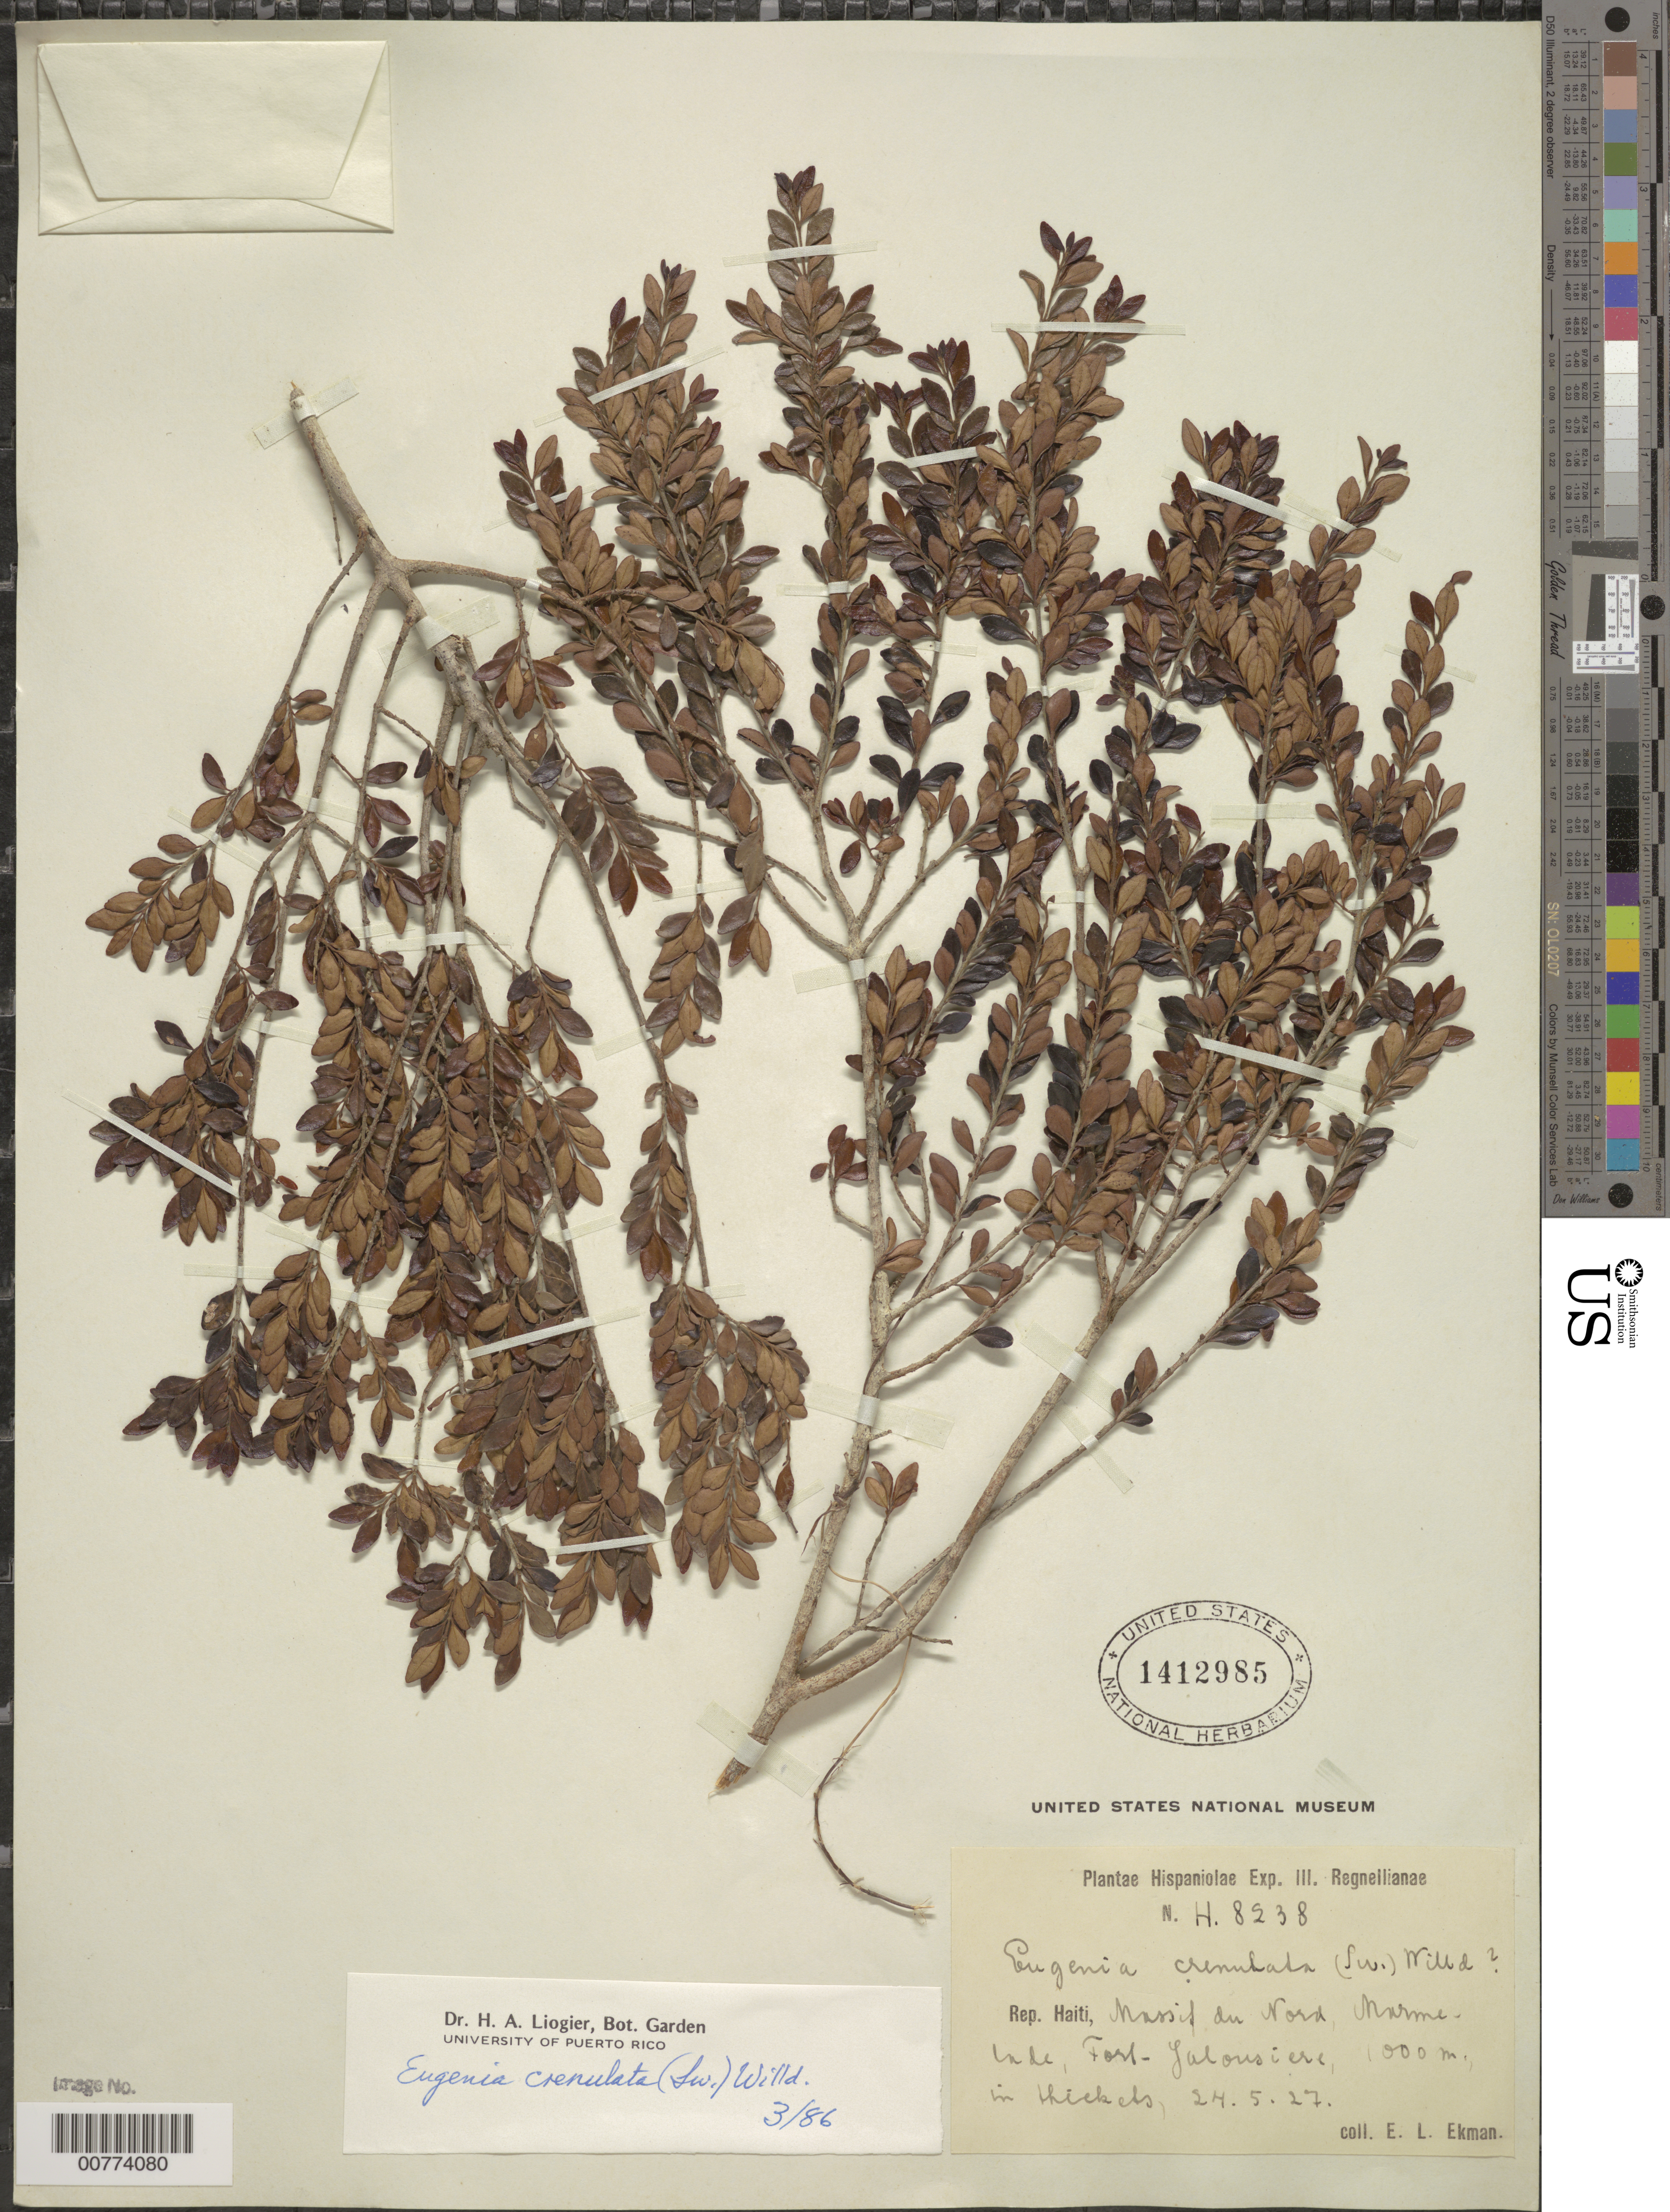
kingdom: Plantae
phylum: Tracheophyta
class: Magnoliopsida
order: Myrtales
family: Myrtaceae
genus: Eugenia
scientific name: Eugenia crenulata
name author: (Sw.) Willd.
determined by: Liogier, Alain H.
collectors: E. L. Ekman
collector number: H 8238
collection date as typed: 24 May 1927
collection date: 1927-05-24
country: Haiti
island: Hispaniola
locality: Massif du Nord, Morne la te, Fort-Jalousiere.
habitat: In thickets.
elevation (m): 1000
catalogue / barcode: US 1412985